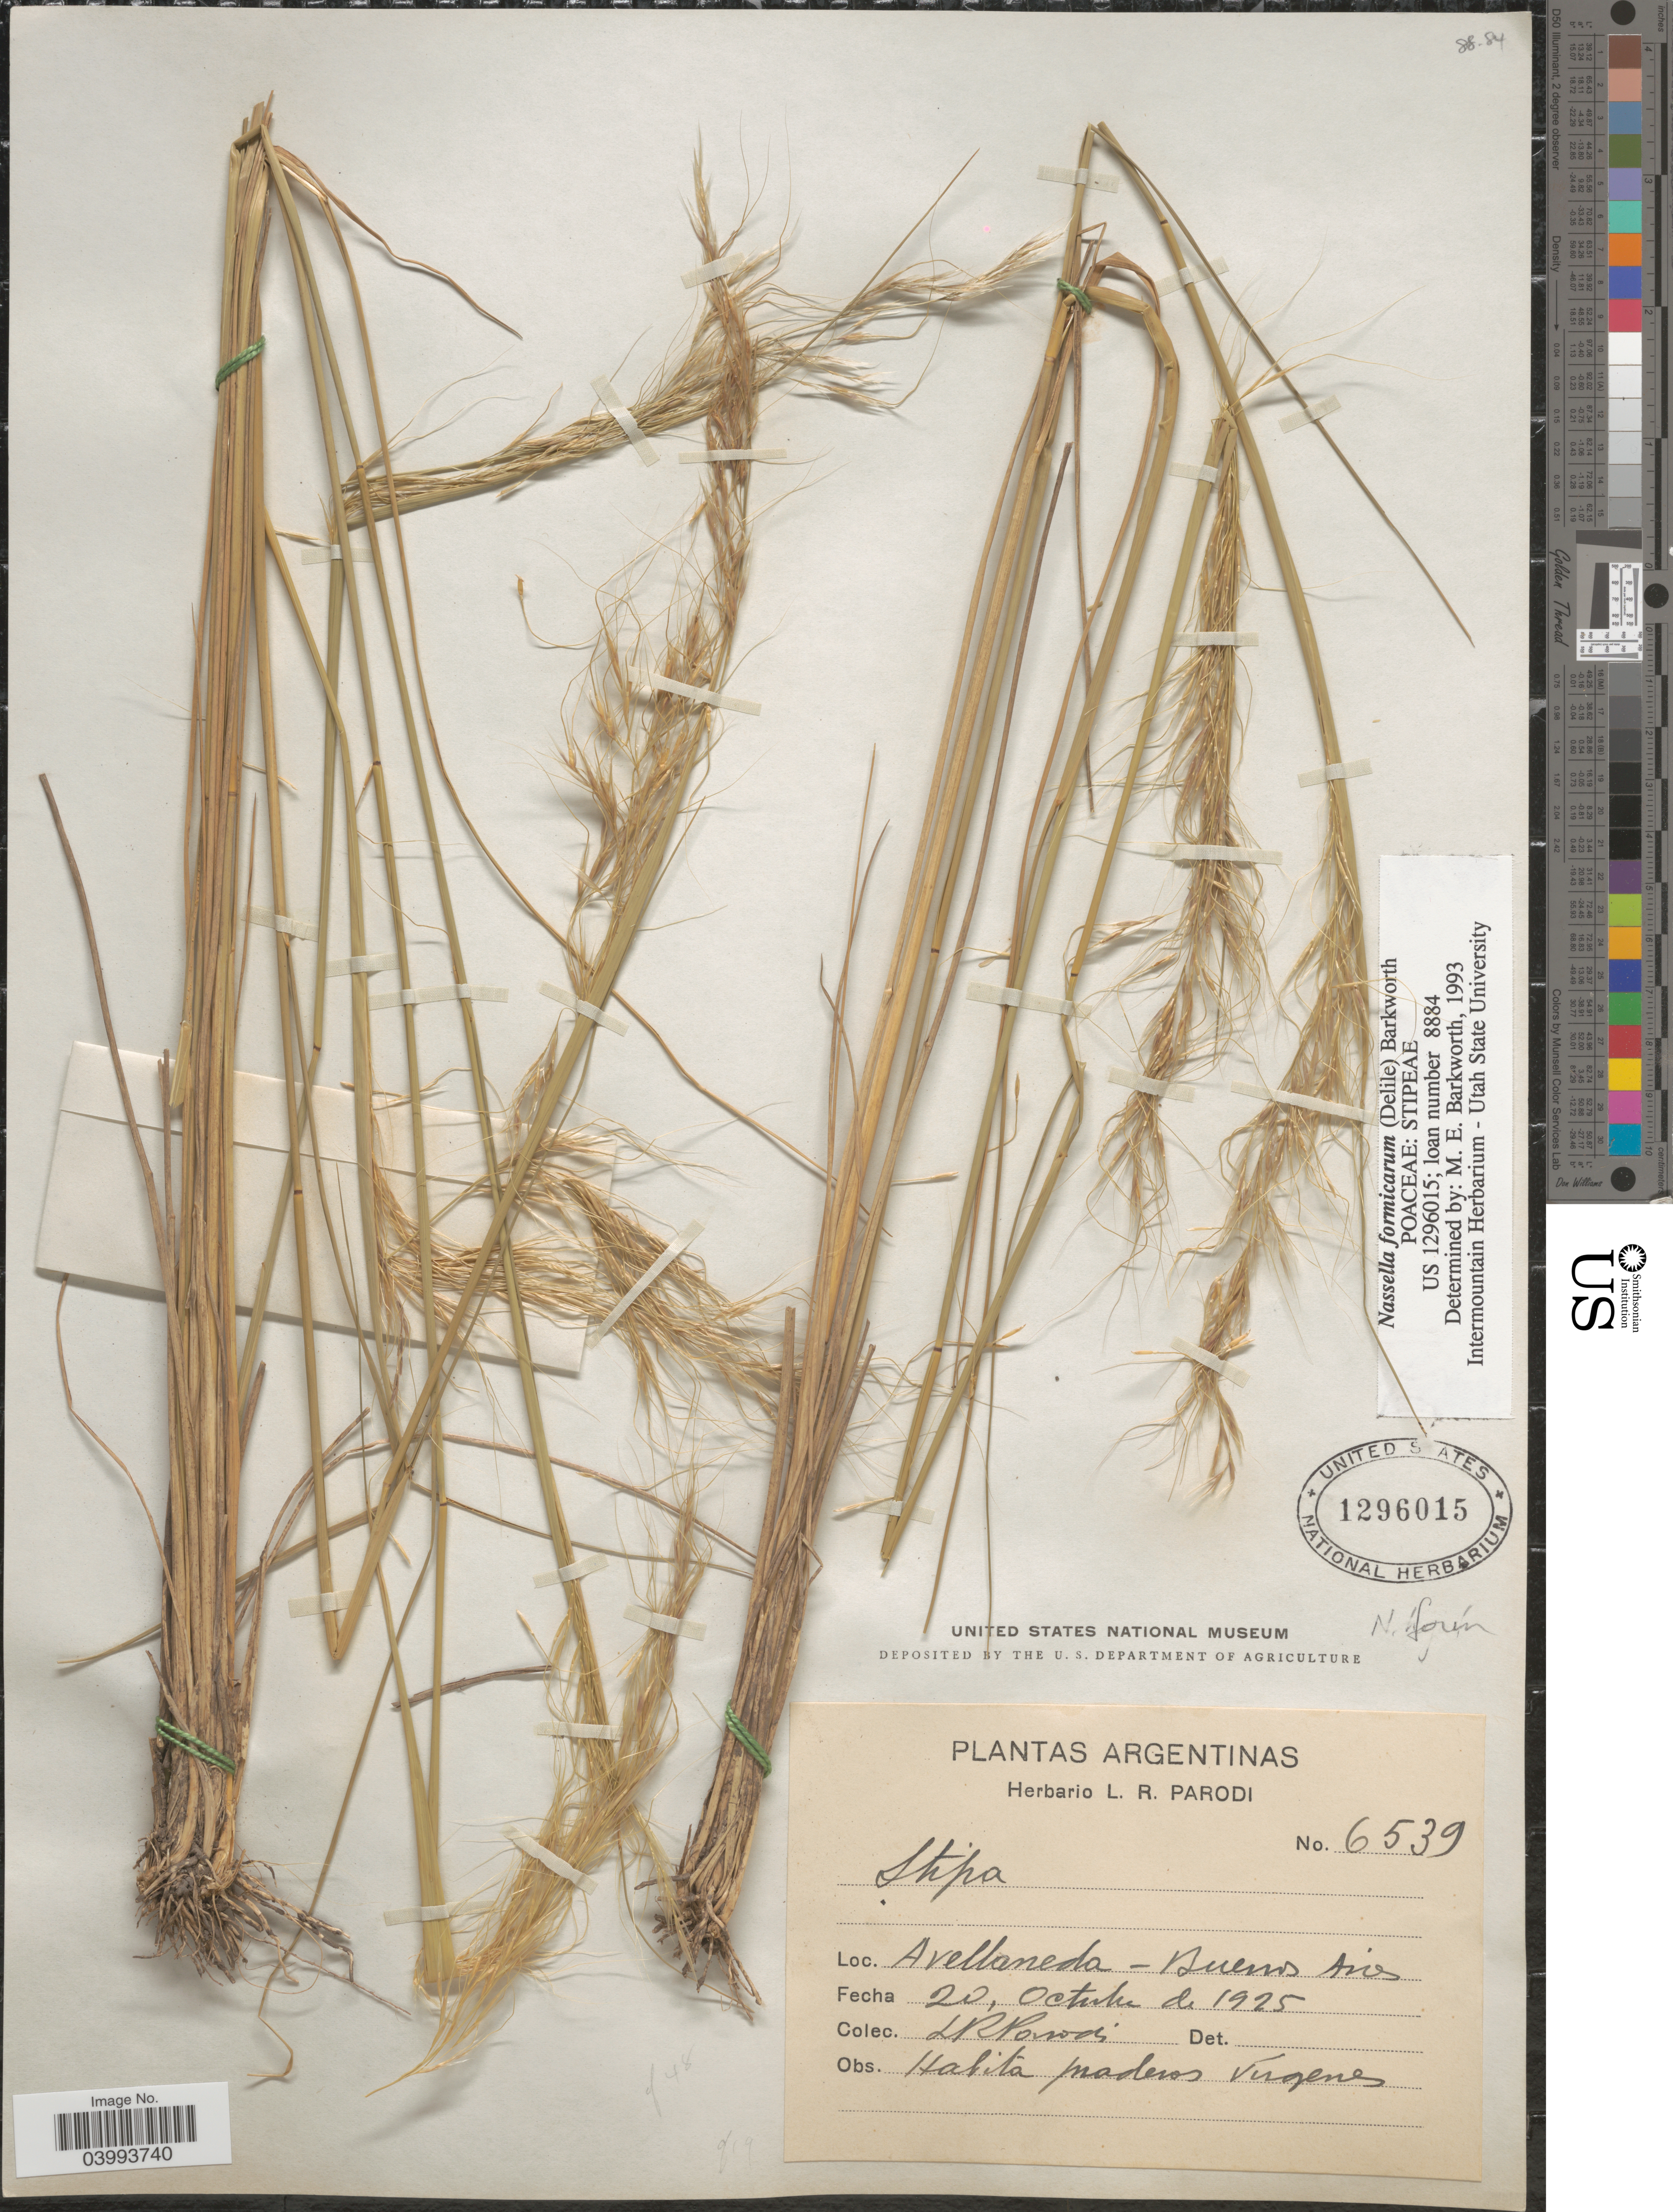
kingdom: Plantae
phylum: Tracheophyta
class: Liliopsida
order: Poales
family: Poaceae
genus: Nassella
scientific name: Nassella formicarum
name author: (Delile) Barkworth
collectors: L. R. Parodi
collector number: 6539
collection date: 1925-10-20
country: Argentina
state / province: Buenos Aires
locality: Avellaneda.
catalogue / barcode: US 1296015